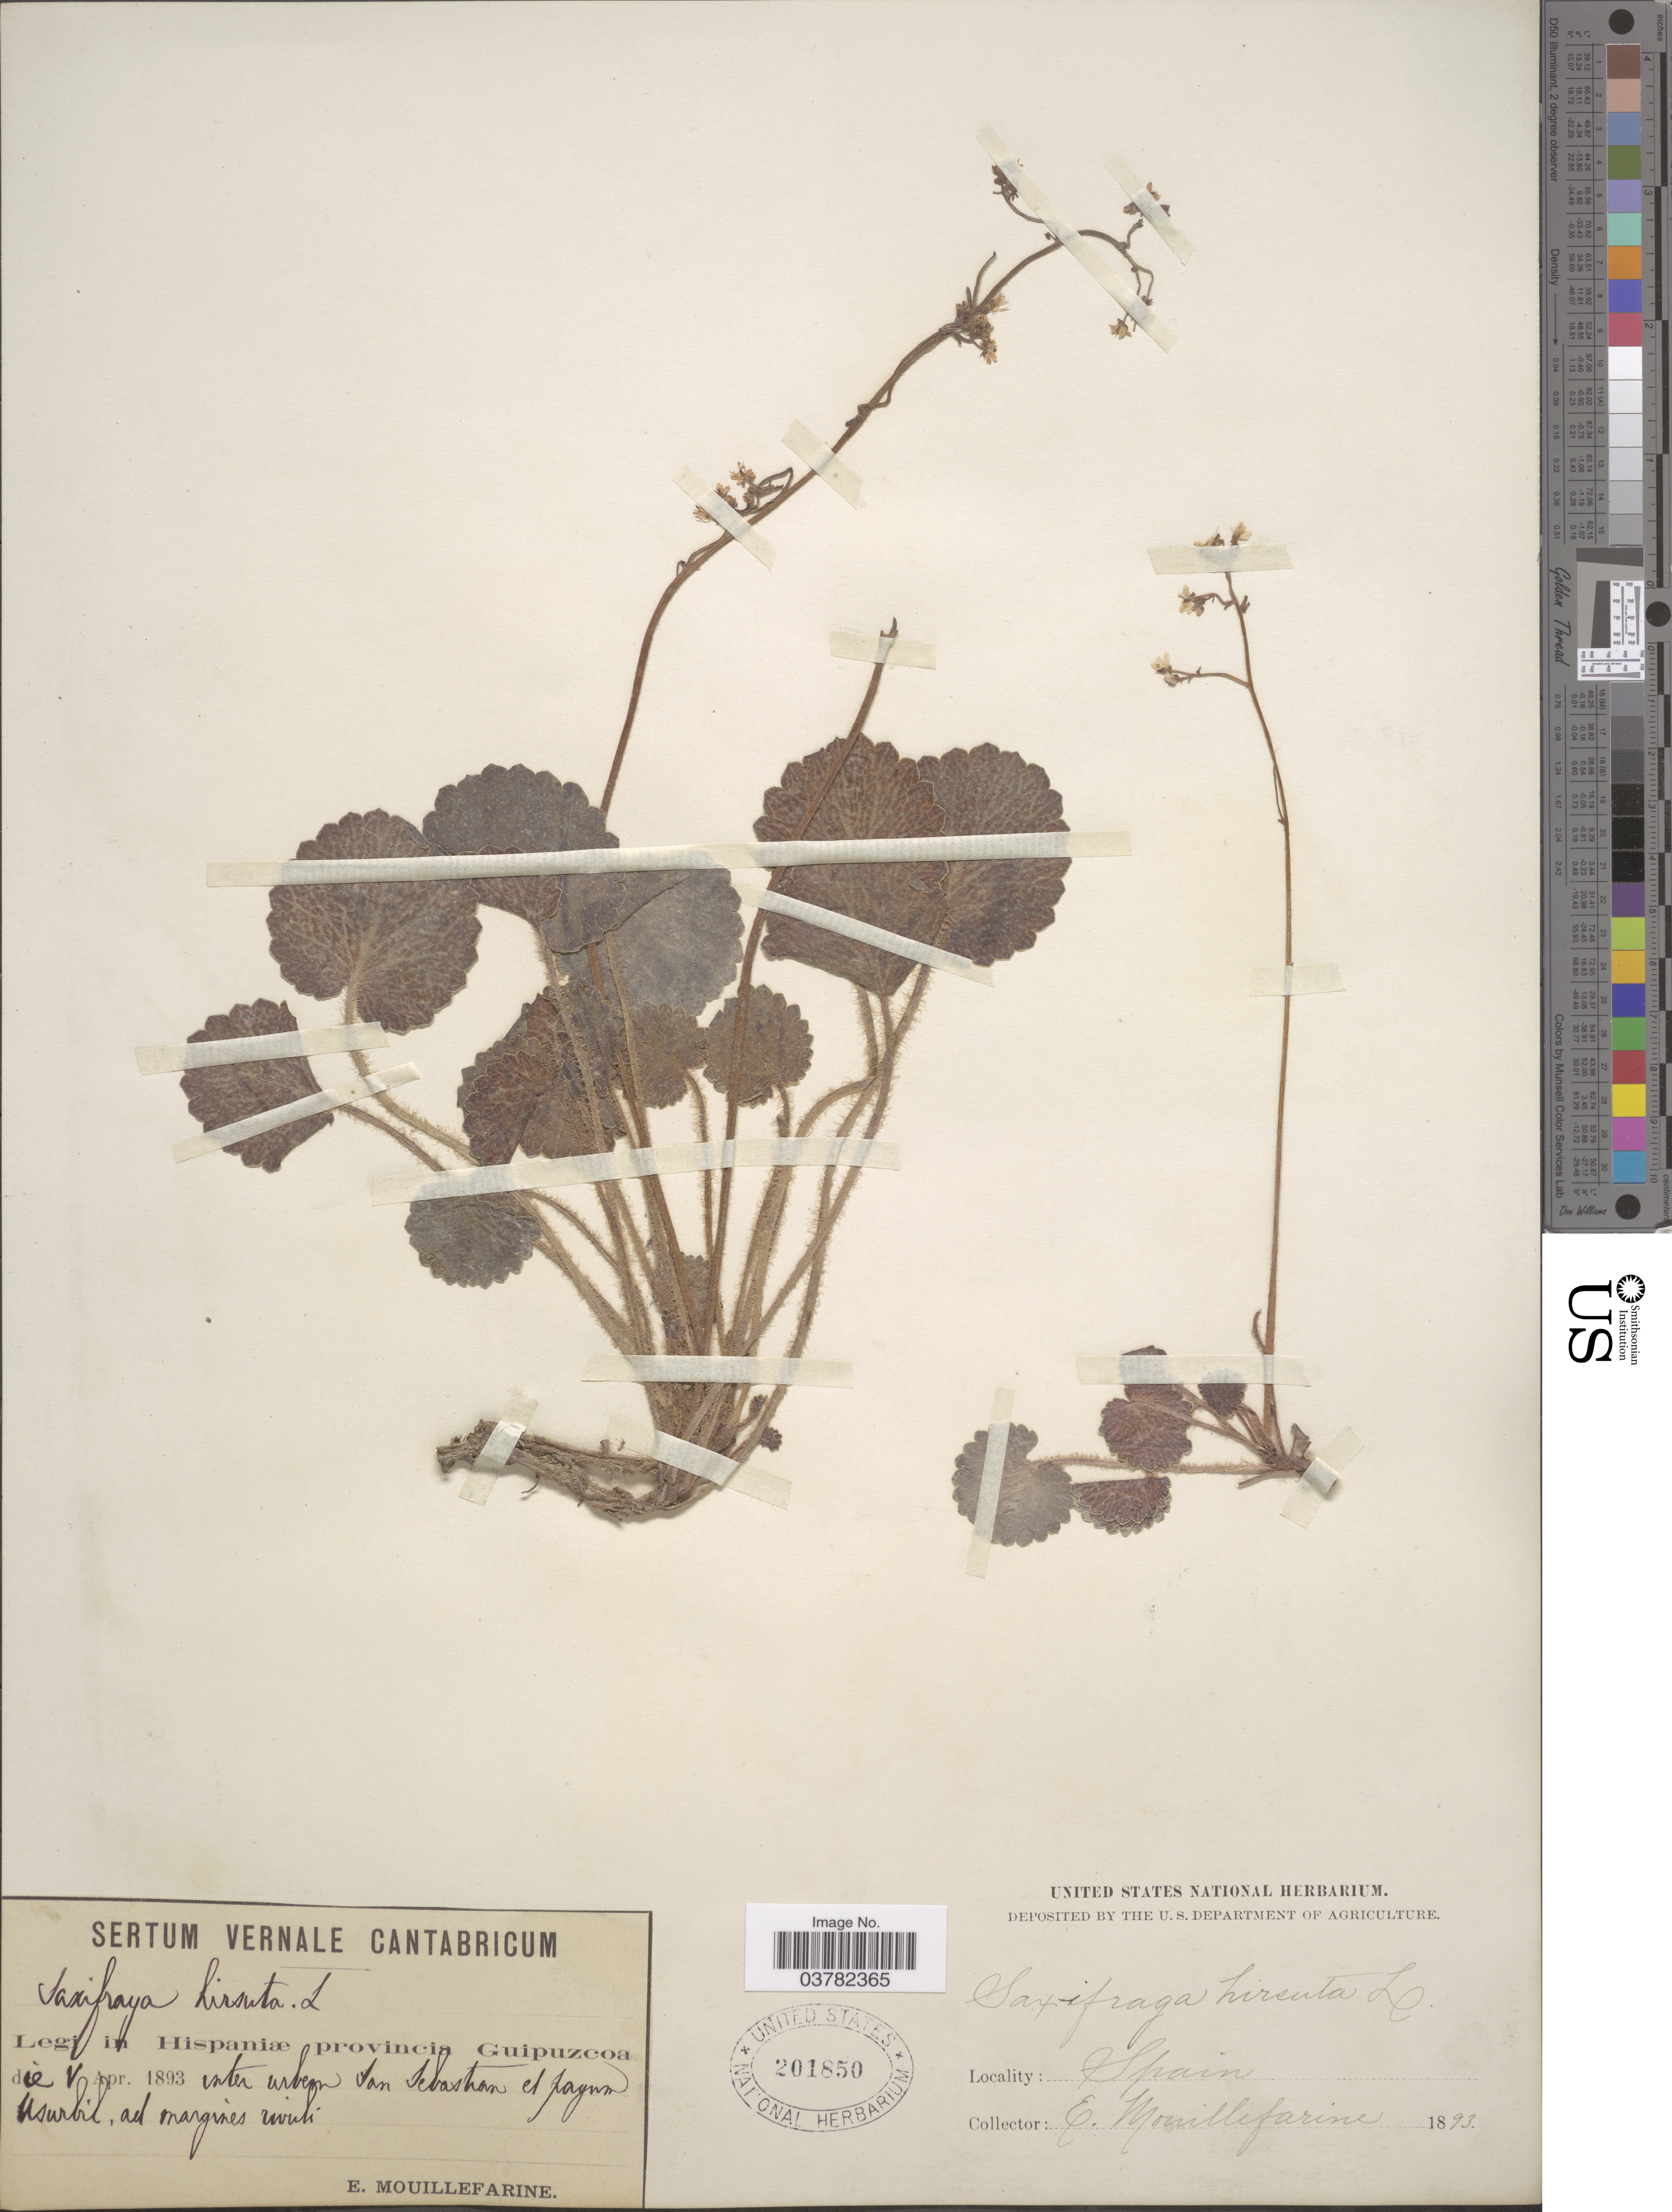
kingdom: Plantae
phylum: Tracheophyta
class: Magnoliopsida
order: Saxifragales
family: Saxifragaceae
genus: Saxifraga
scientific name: Saxifraga hirsuta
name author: L.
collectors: E. Mouillefarine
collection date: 1893-04-05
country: Spain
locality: Hispaniæ provincia Guipuzcoa. Unter urbem San Sebastan et Jaguar [illegible text], ad margines rivuli.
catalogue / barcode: US 201850